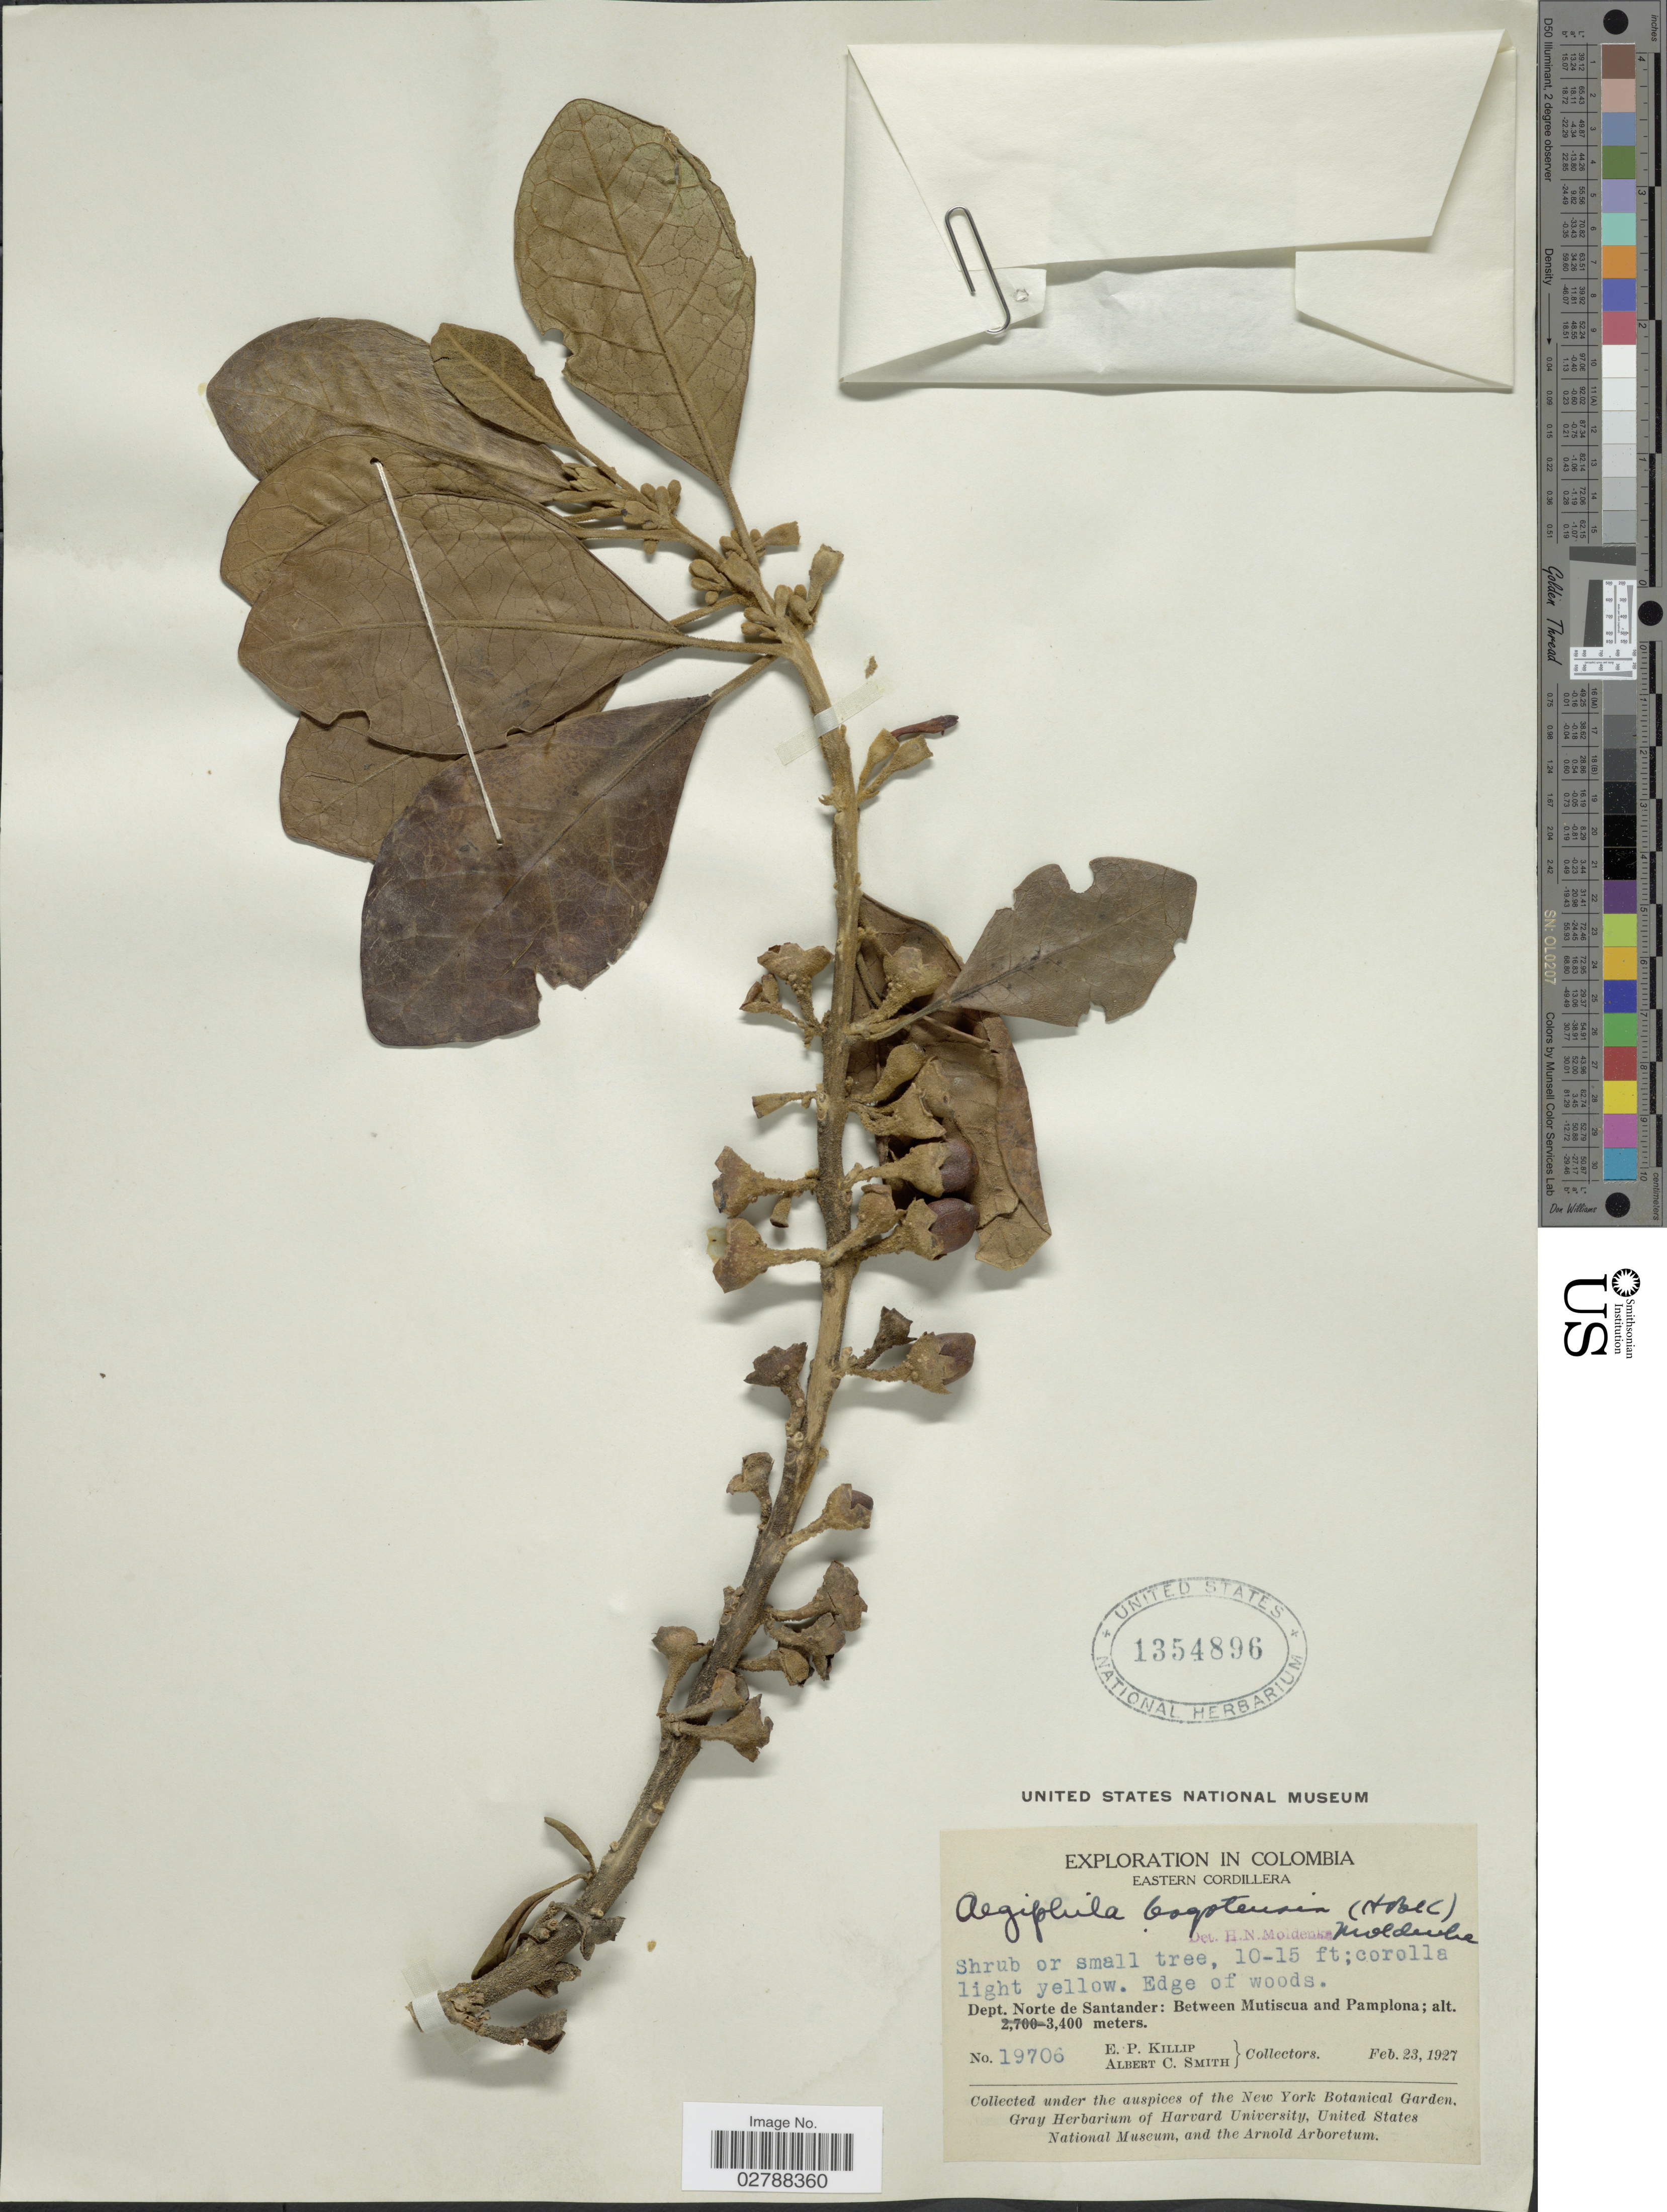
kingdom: Plantae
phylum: Tracheophyta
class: Magnoliopsida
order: Lamiales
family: Lamiaceae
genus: Aegiphila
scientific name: Aegiphila bogotensis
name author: (Spreng.) Moldenke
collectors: E. P. Killip & A. C. Smith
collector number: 19706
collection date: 1927-02-23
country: Colombia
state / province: Norte de Santander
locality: Eastern Cordillera, Dept. Norte de Santander: Between Mutiscua and Pamplona.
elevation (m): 3400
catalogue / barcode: US 1354896